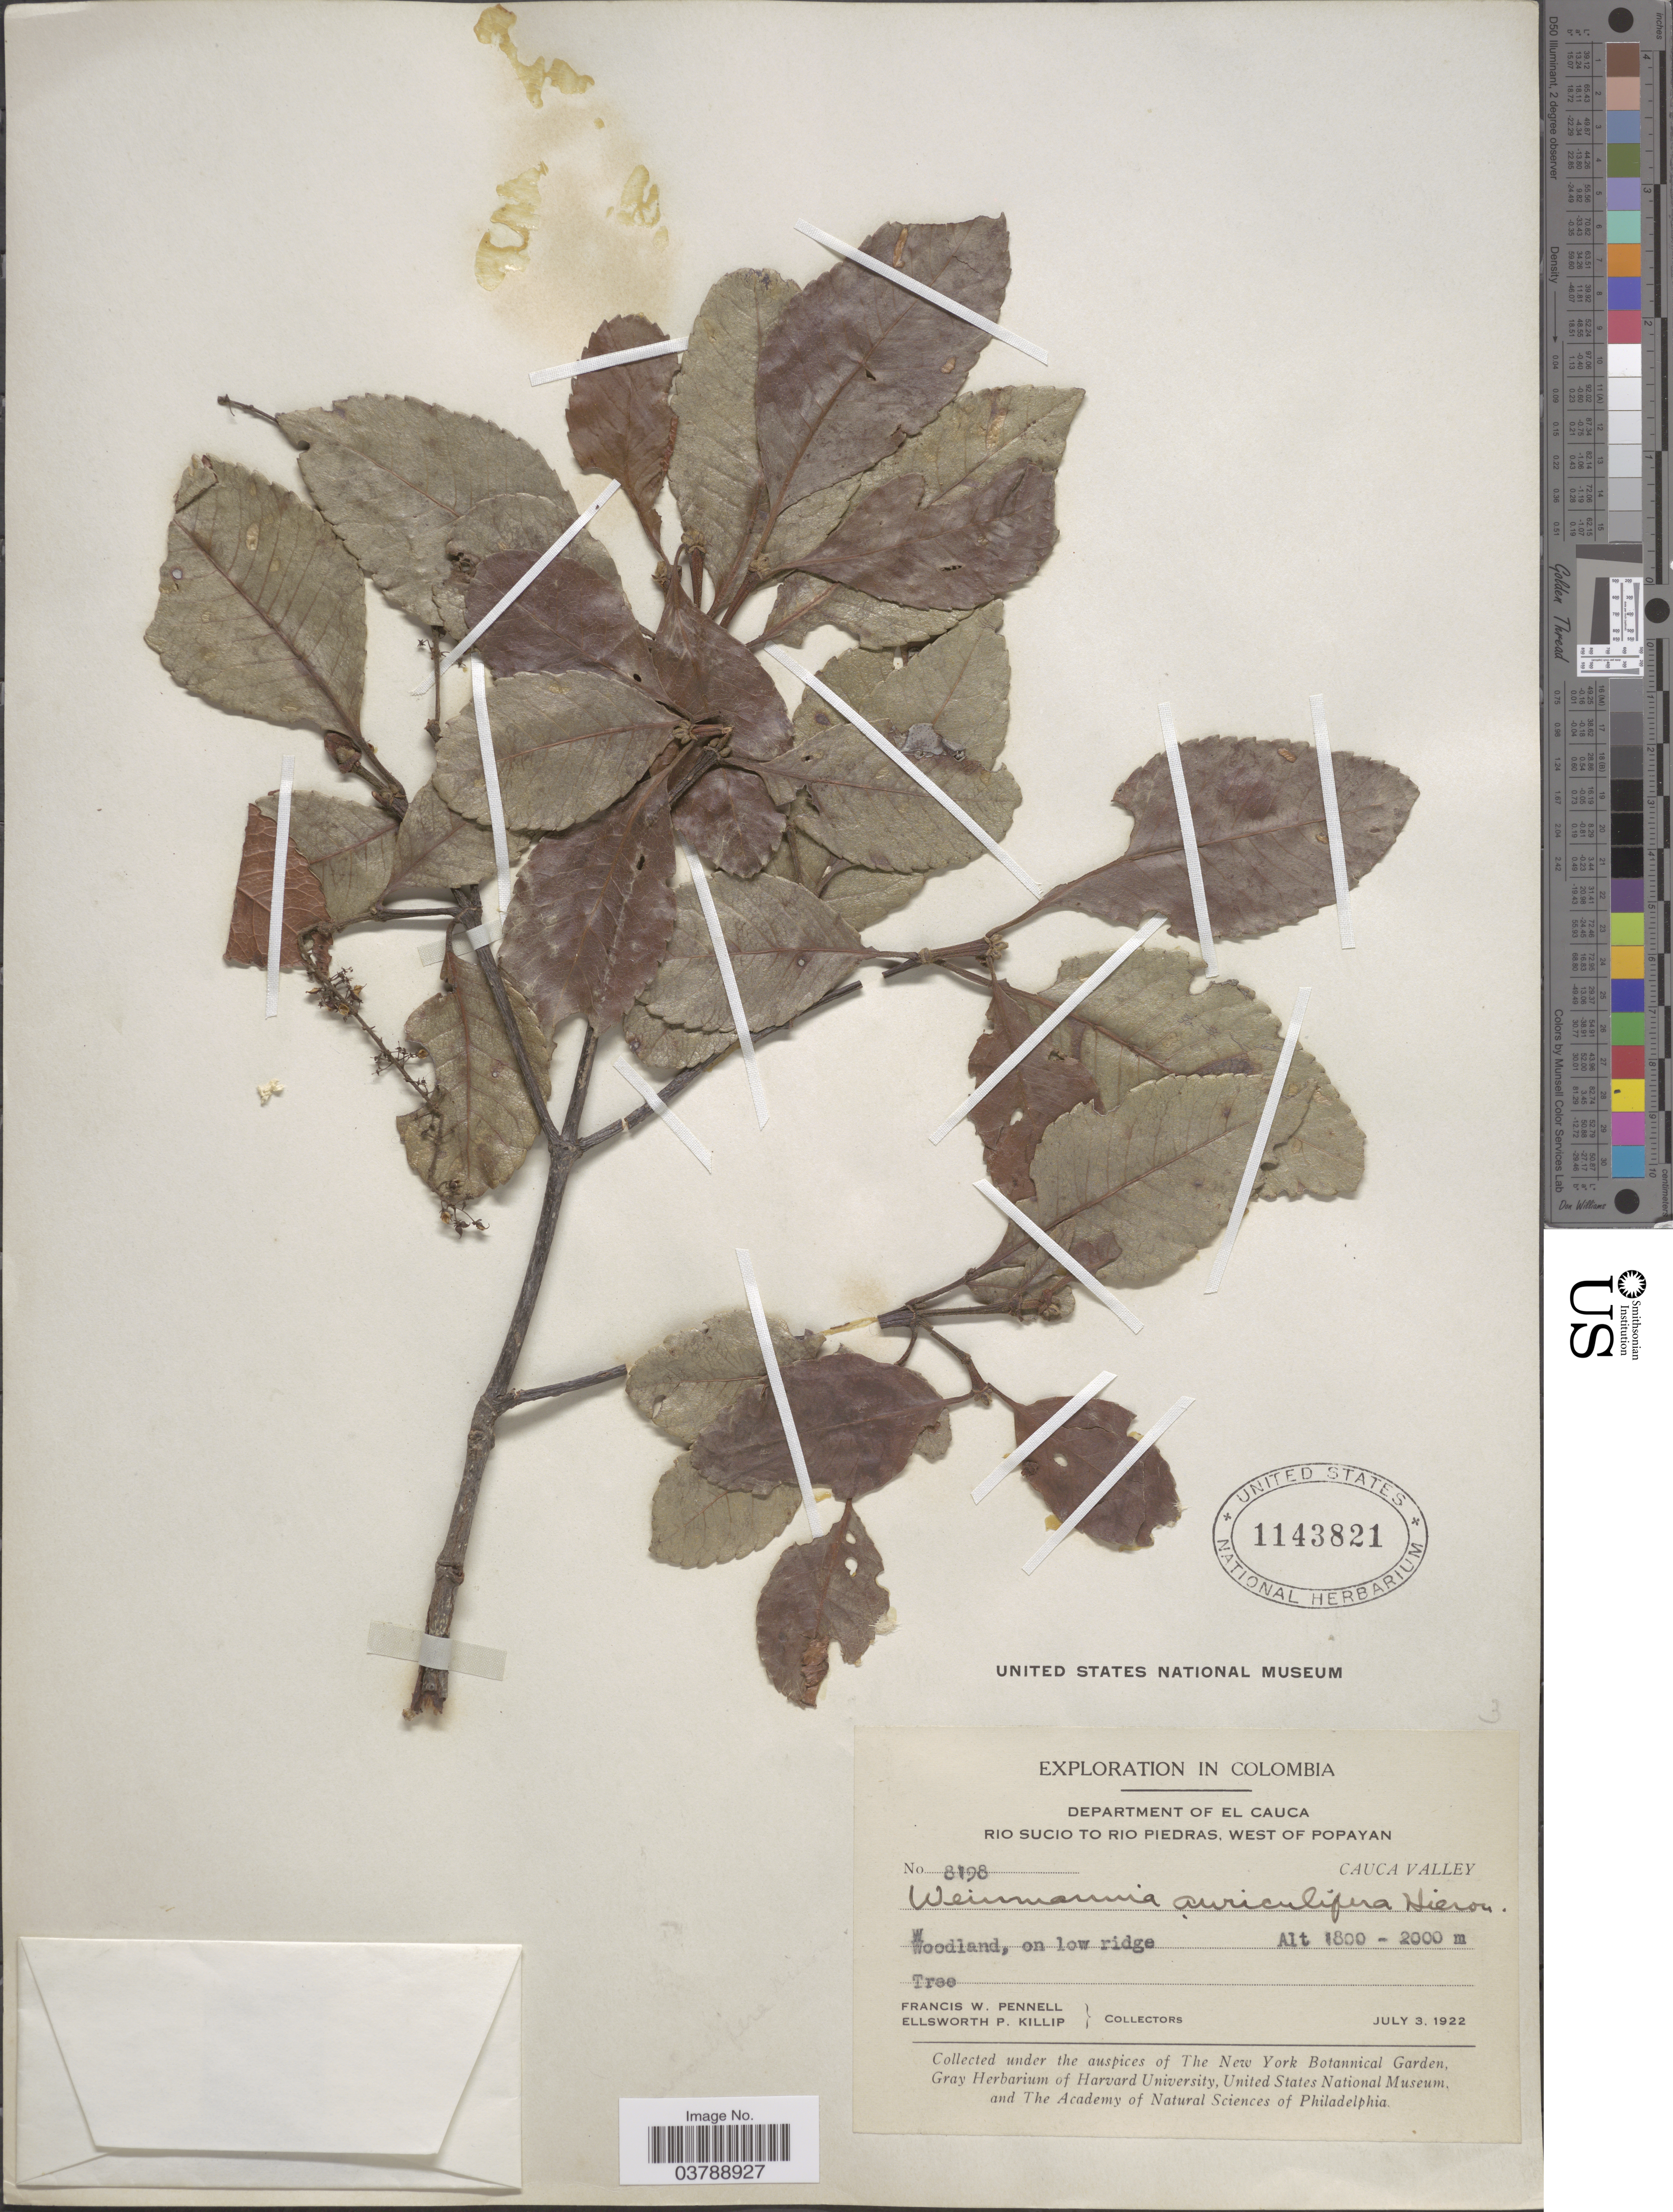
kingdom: Plantae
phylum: Tracheophyta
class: Magnoliopsida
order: Oxalidales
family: Cunoniaceae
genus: Weinmannia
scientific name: Weinmannia auriculifera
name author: Hieron.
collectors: F. W. Pennell & E. P. Killip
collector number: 8198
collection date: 1922-07-03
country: Colombia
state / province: Cauca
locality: Department of El Cauca. Rio Sucio to Rio Piedras, west of Popayan. Cauca Valley.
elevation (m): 1800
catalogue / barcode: US 1143821